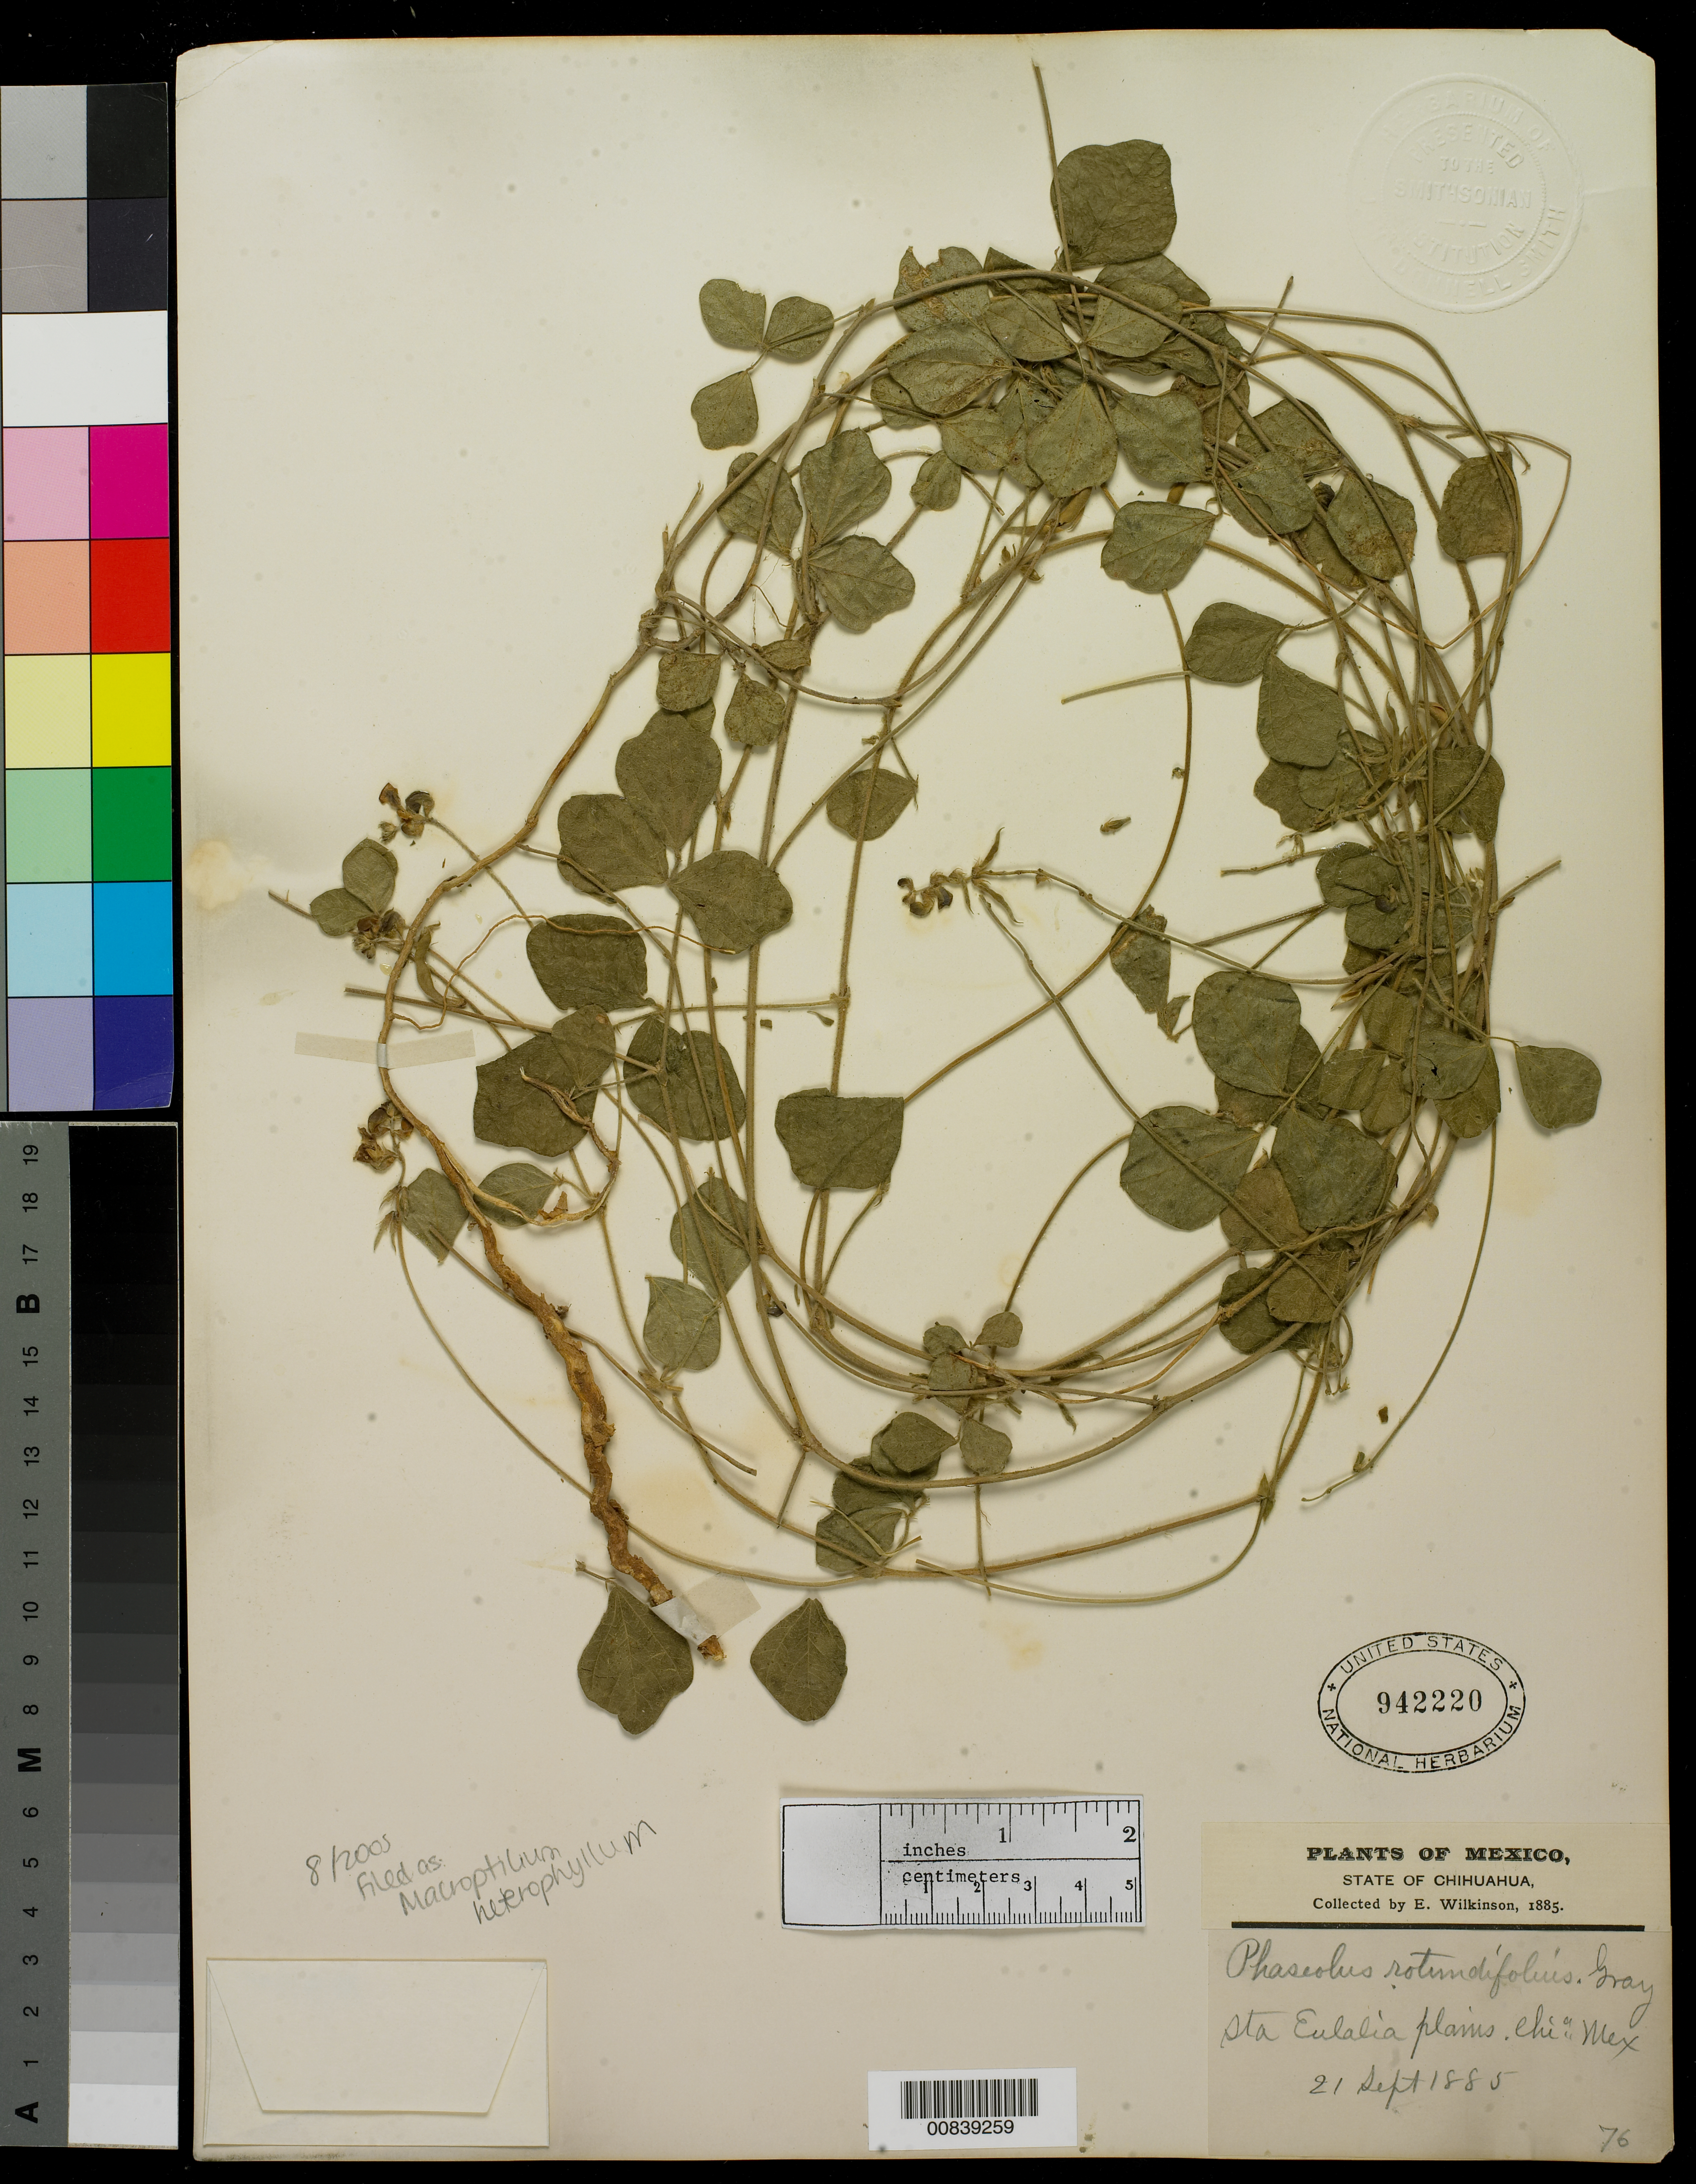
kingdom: Plantae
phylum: Tracheophyta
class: Magnoliopsida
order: Fabales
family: Fabaceae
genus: Macroptilium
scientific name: Macroptilium gibbosifolium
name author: (Ortega) A. Delgado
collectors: E. Wilkinson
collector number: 76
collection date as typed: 21 Sep 1885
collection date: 1885-09-21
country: Mexico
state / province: Chihuahua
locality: Sta. Eulalia plains, Chihuahua.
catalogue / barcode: US 942220